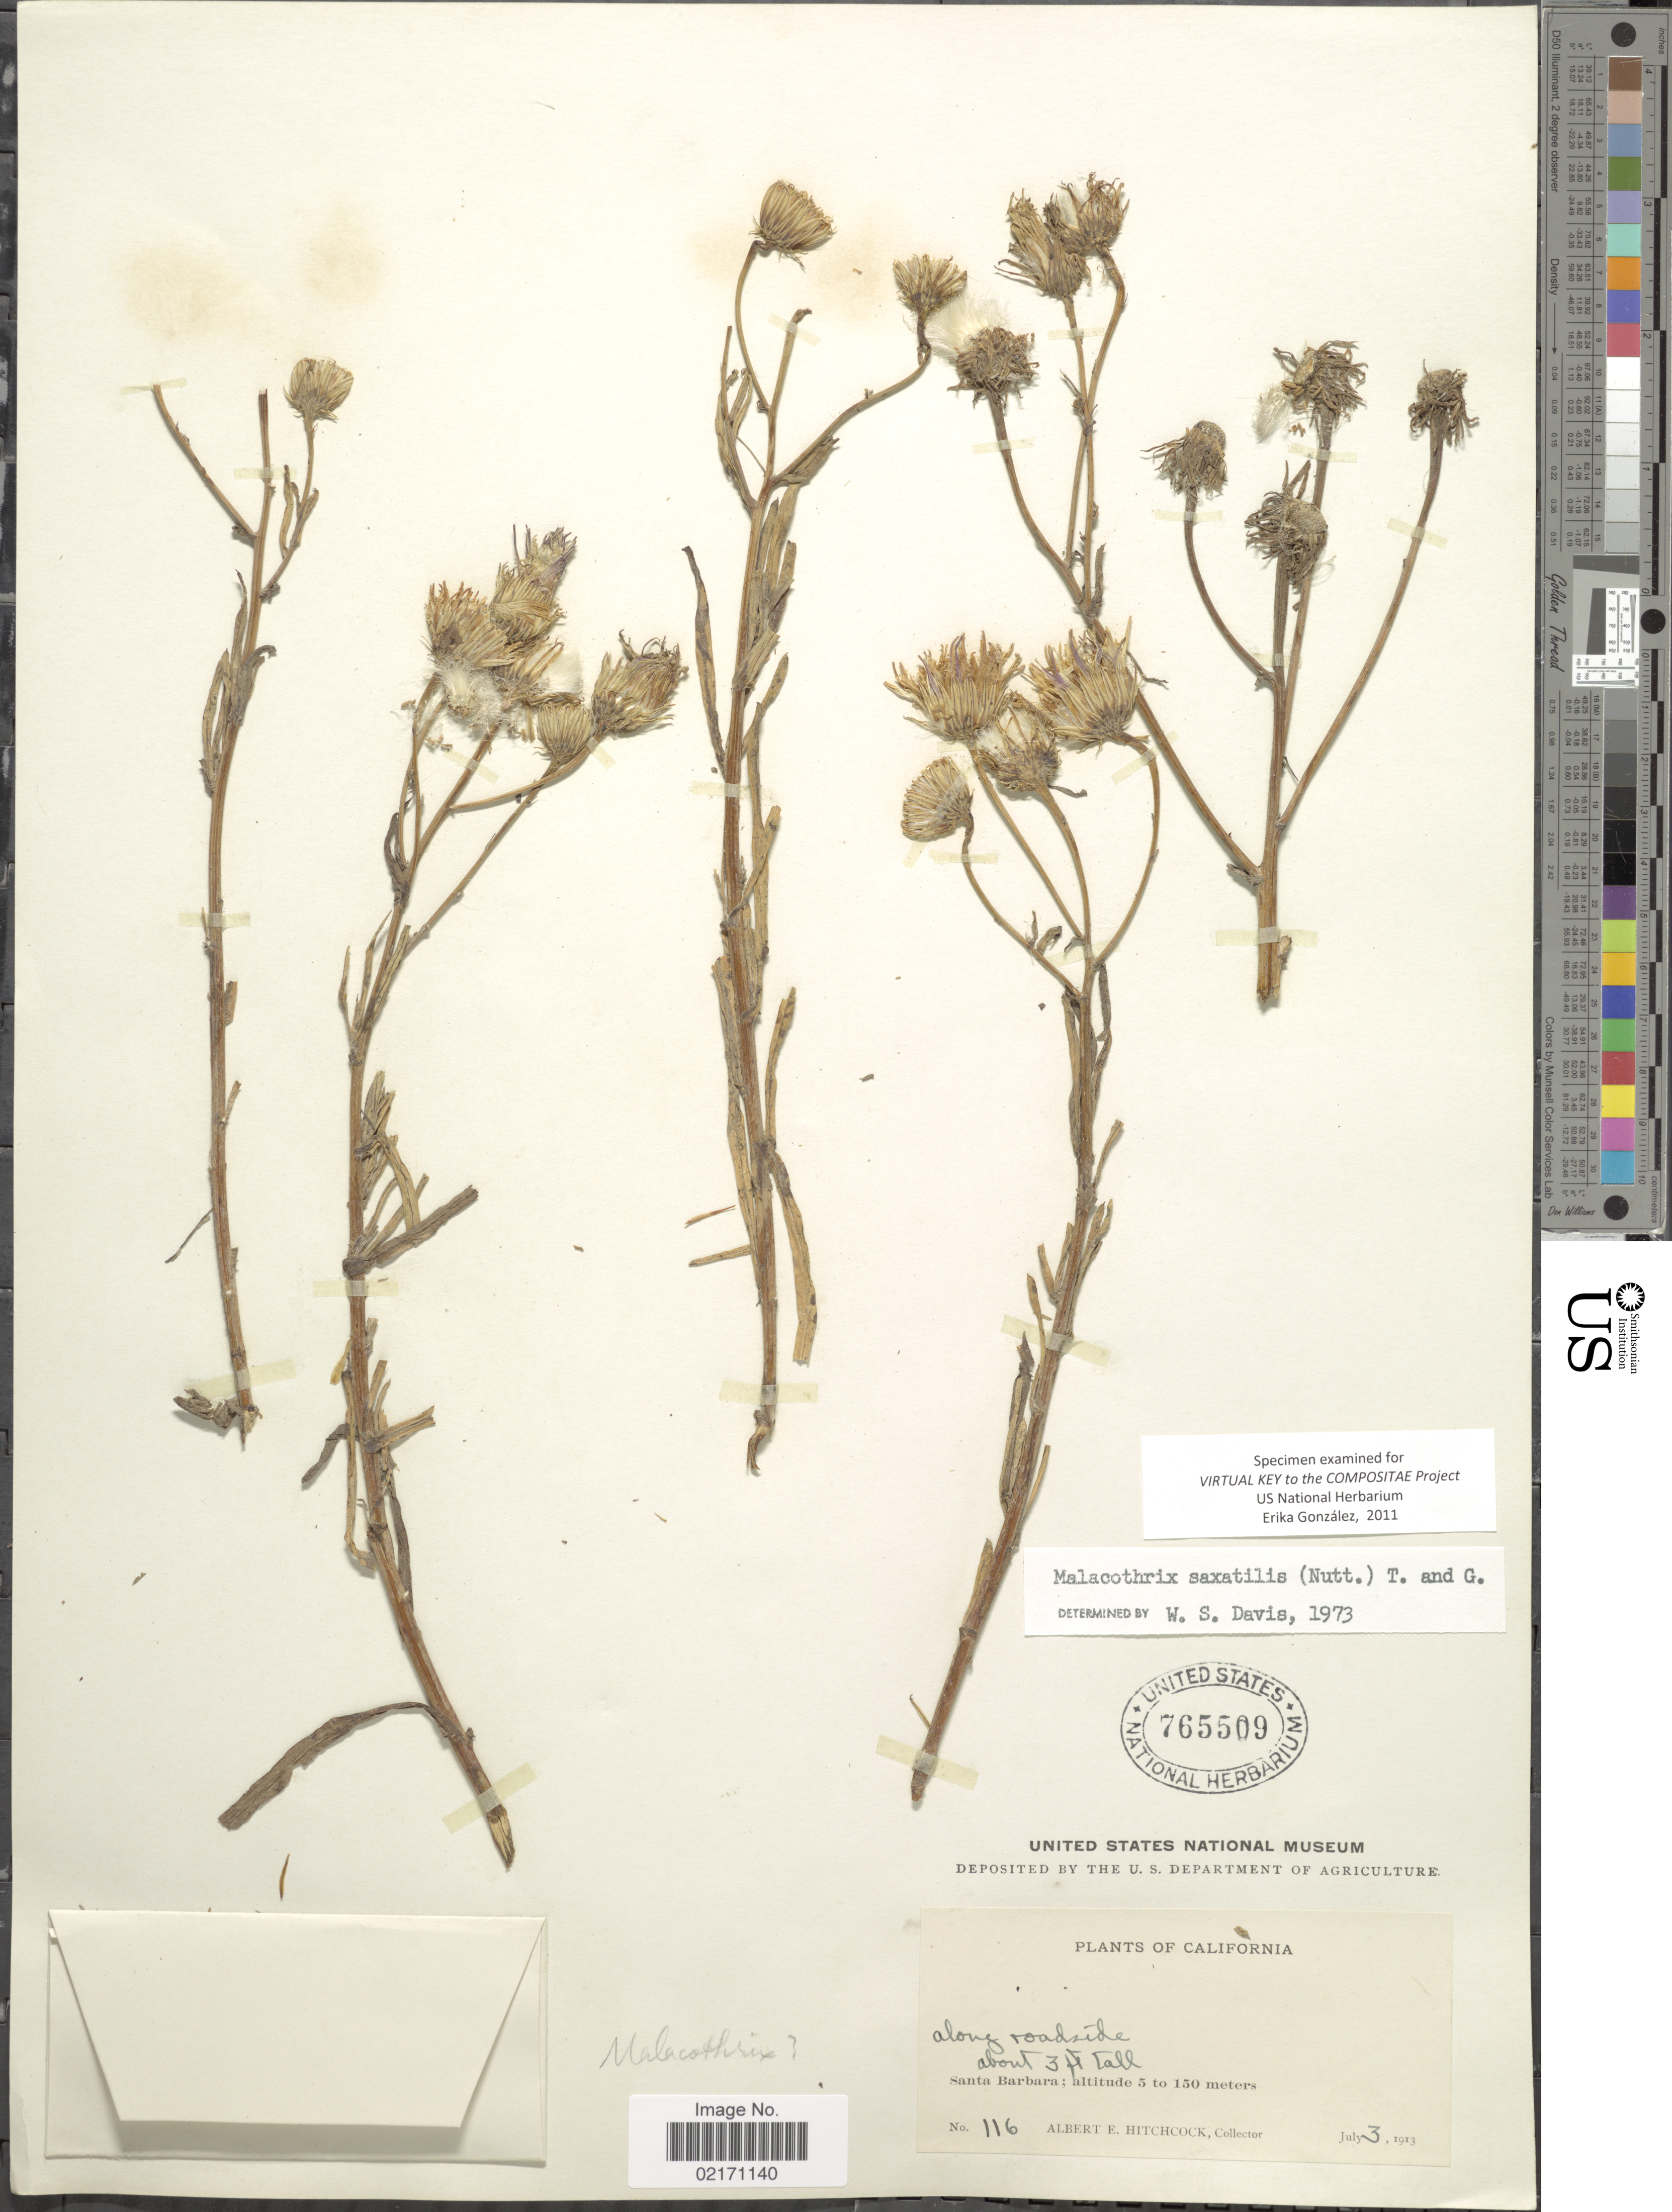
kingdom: Plantae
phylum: Tracheophyta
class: Magnoliopsida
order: Asterales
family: Asteraceae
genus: Malacothrix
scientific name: Malacothrix saxatilis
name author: Torr. & A. Gray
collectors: A. Hitchcock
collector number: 116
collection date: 1913-07-03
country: United States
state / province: California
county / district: Santa Barbara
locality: Santa Barbara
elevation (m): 5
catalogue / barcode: US 765509